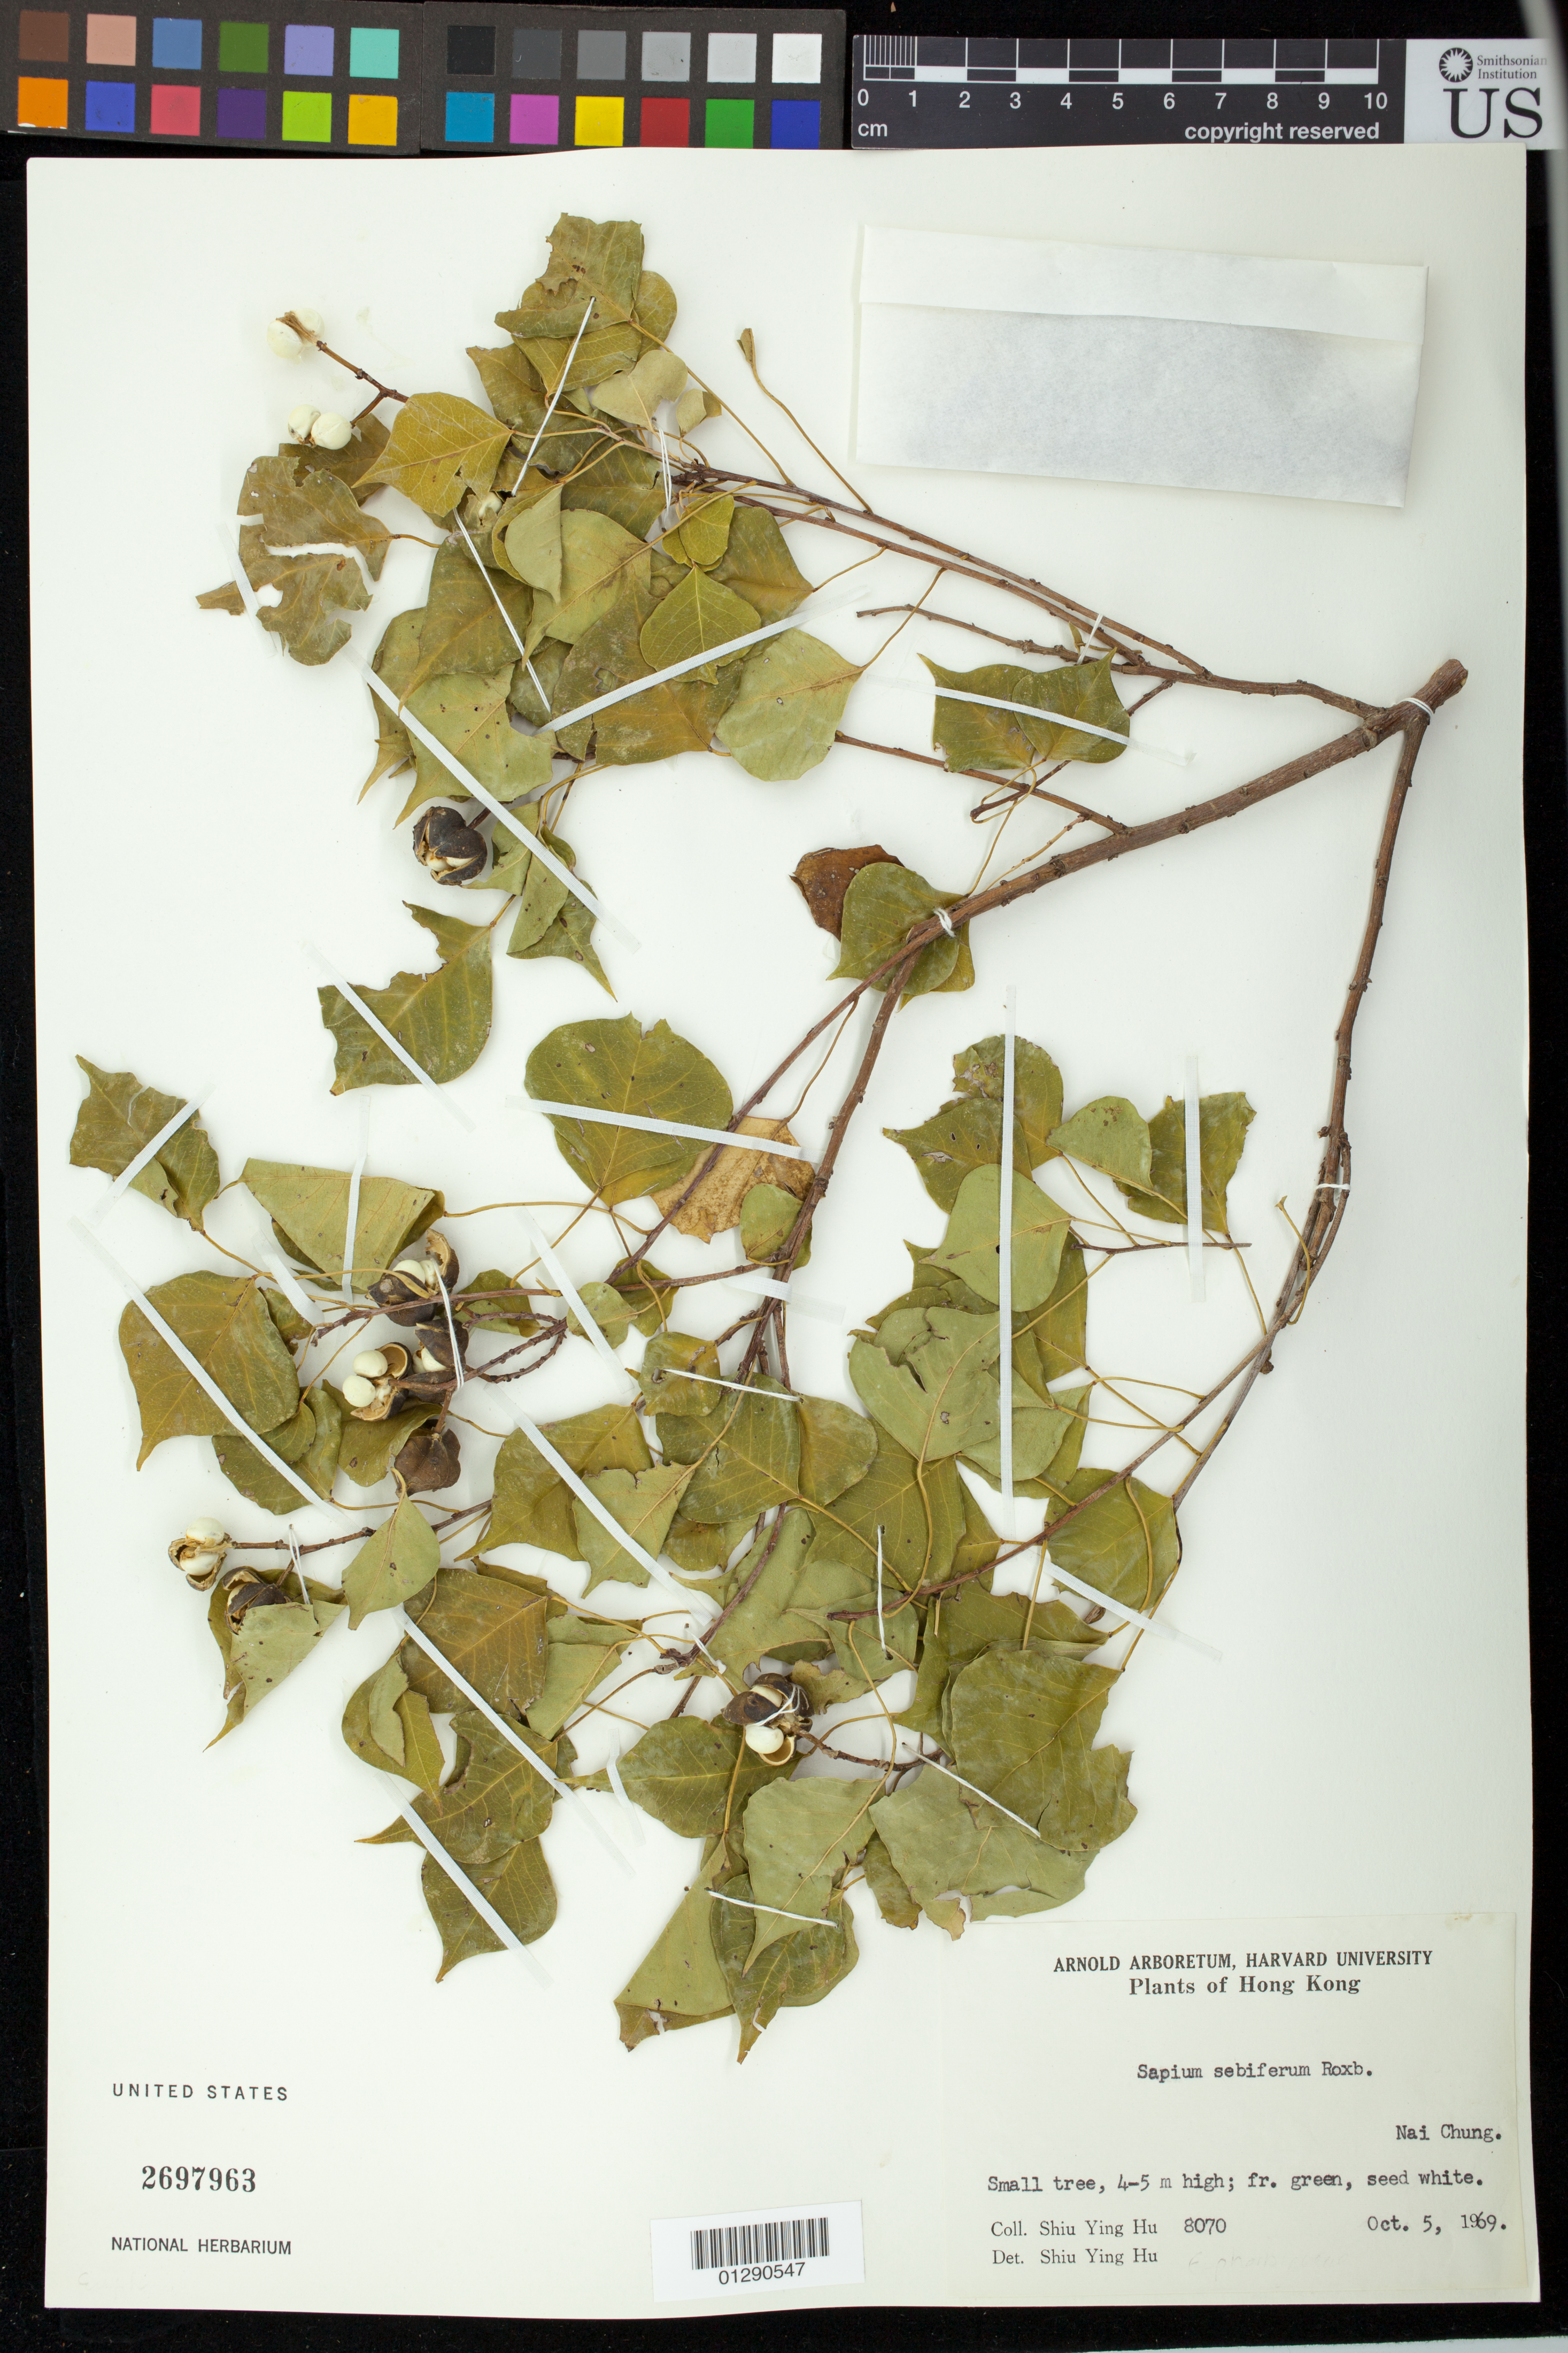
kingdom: Plantae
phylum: Tracheophyta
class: Magnoliopsida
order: Malpighiales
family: Euphorbiaceae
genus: Sapium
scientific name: Sapium sebiferum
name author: (L.) Roxb.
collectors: S. Y. Hu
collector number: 8070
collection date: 1969-10-05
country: China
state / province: Hong Kong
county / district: New Territories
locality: Nai Chung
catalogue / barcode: US 2697963